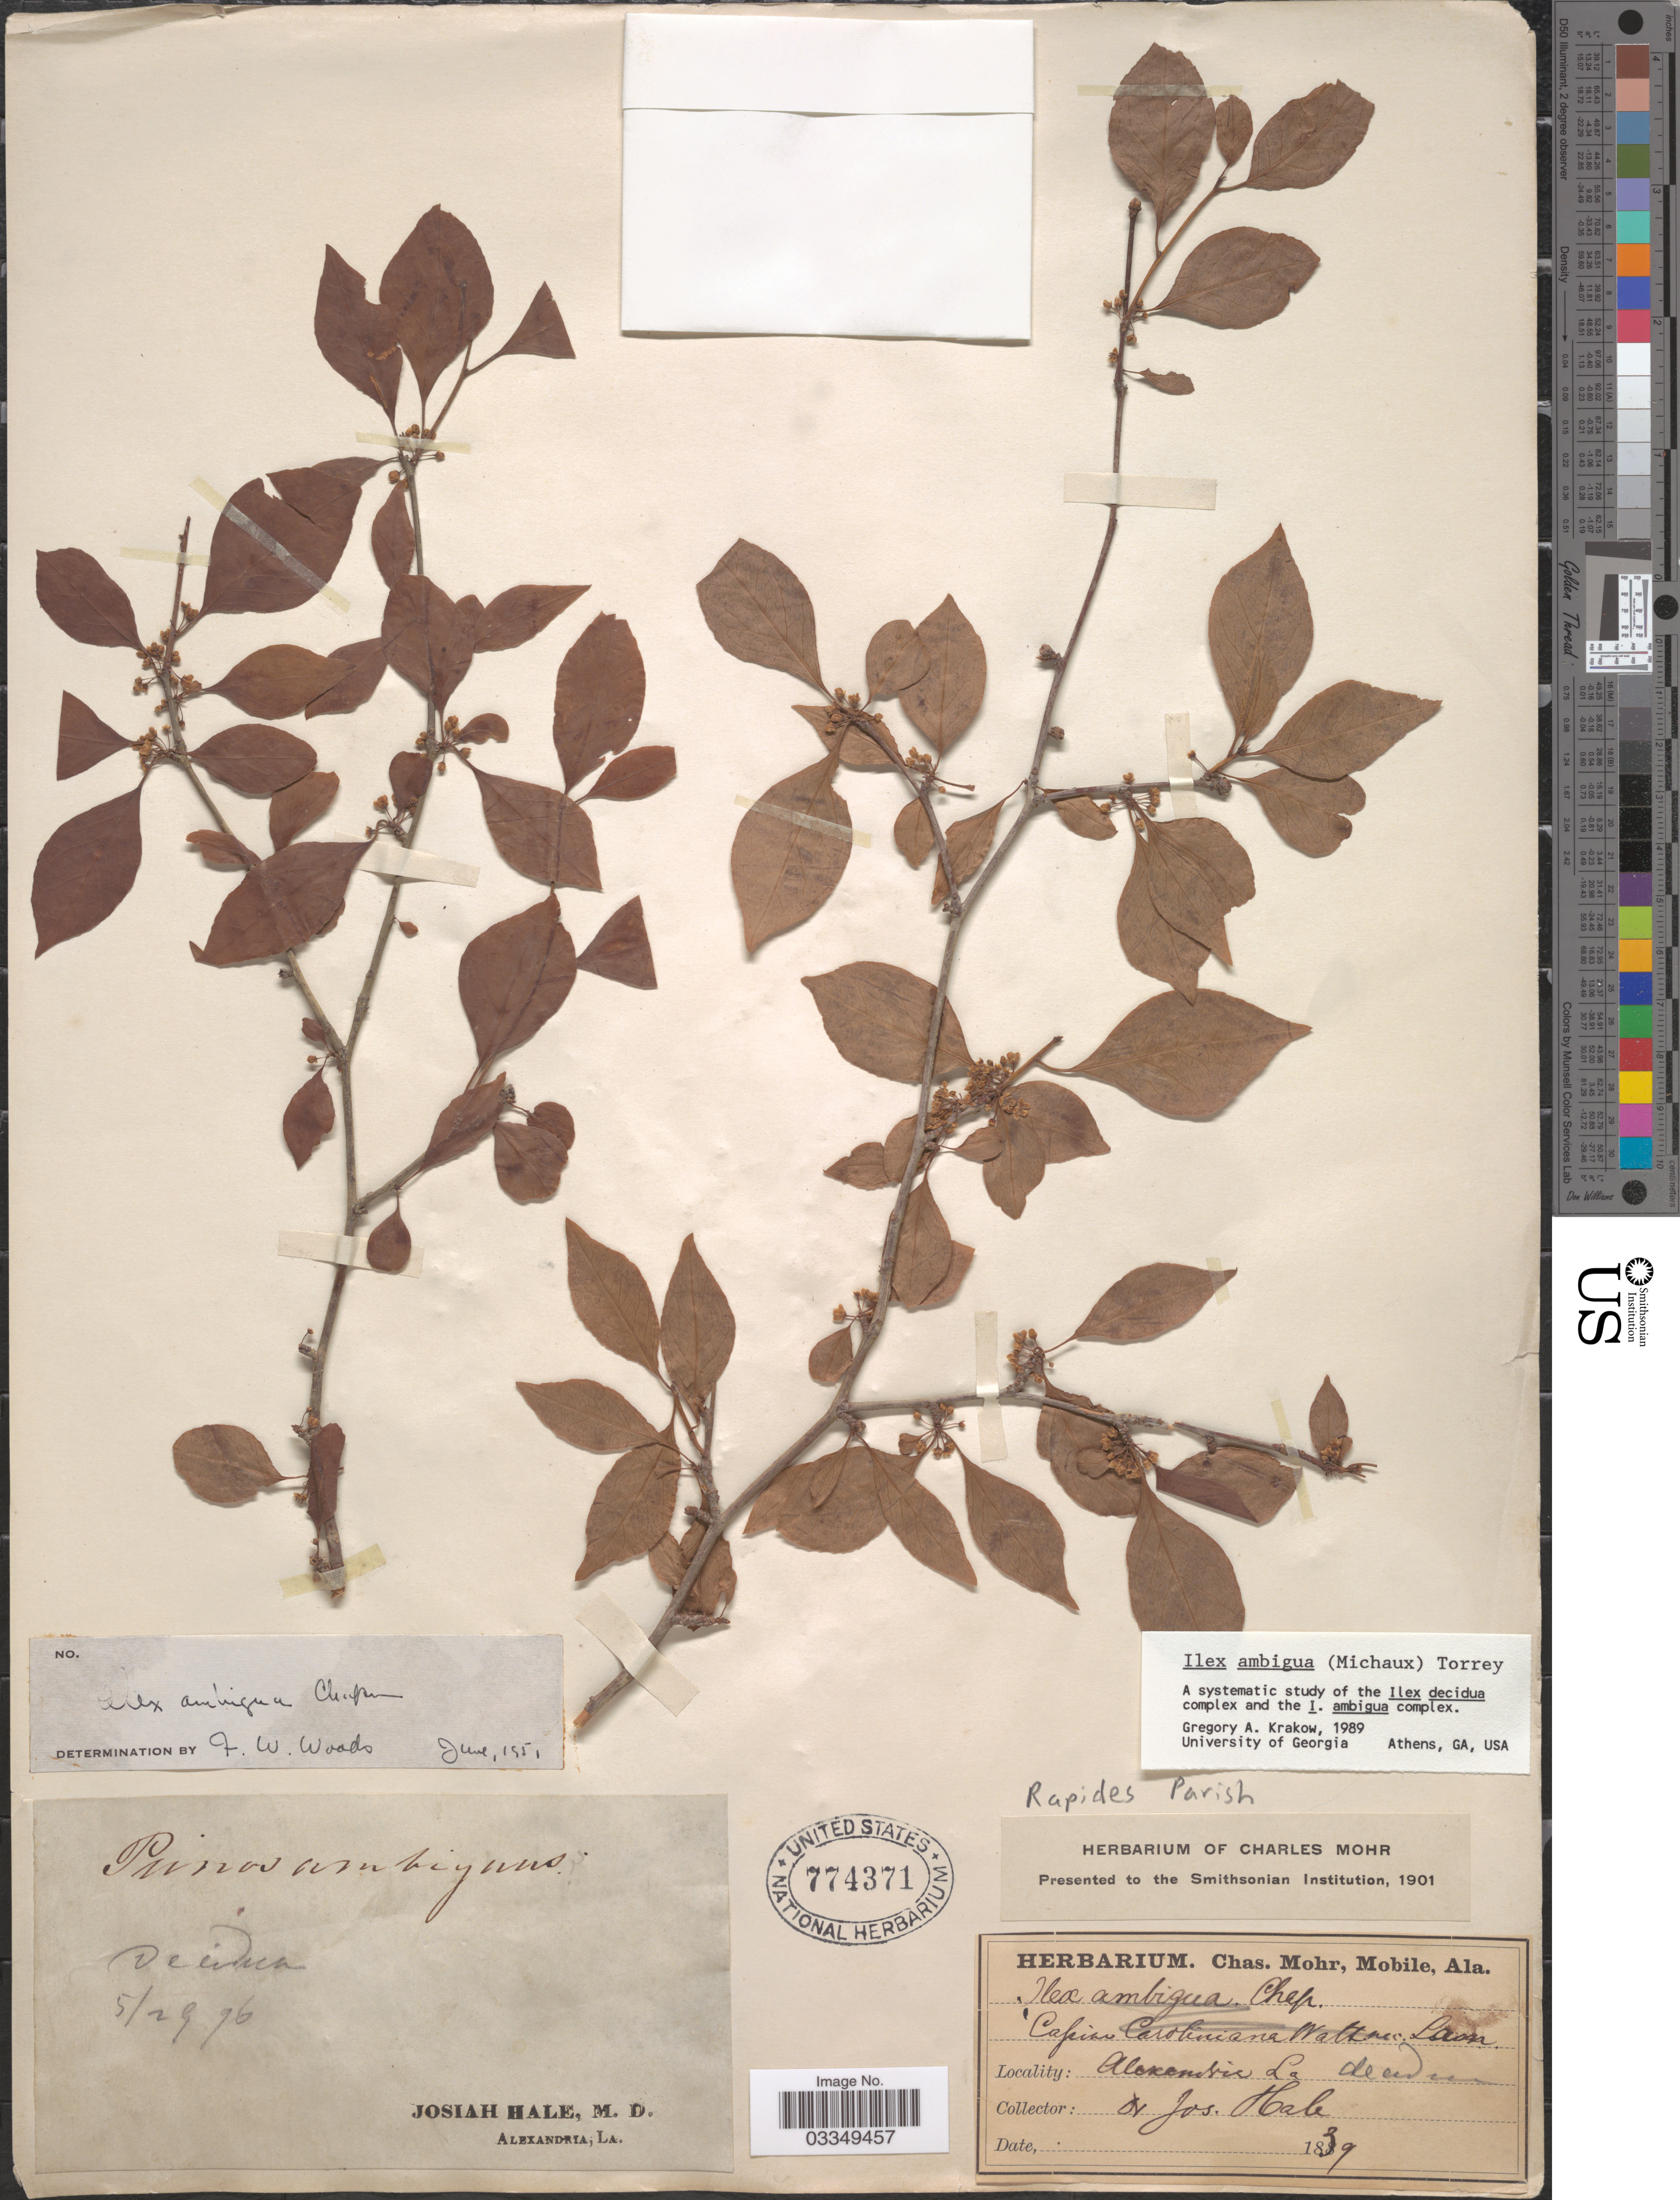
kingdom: Plantae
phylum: Tracheophyta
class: Magnoliopsida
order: Aquifoliales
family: Aquifoliaceae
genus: Ilex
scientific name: Ilex ambigua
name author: Chapm.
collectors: J. Hale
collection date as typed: Transcribed d/m/y: 29/5/96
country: United States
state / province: Louisiana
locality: Alexandria, Rapides Parish.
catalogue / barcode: US 774371